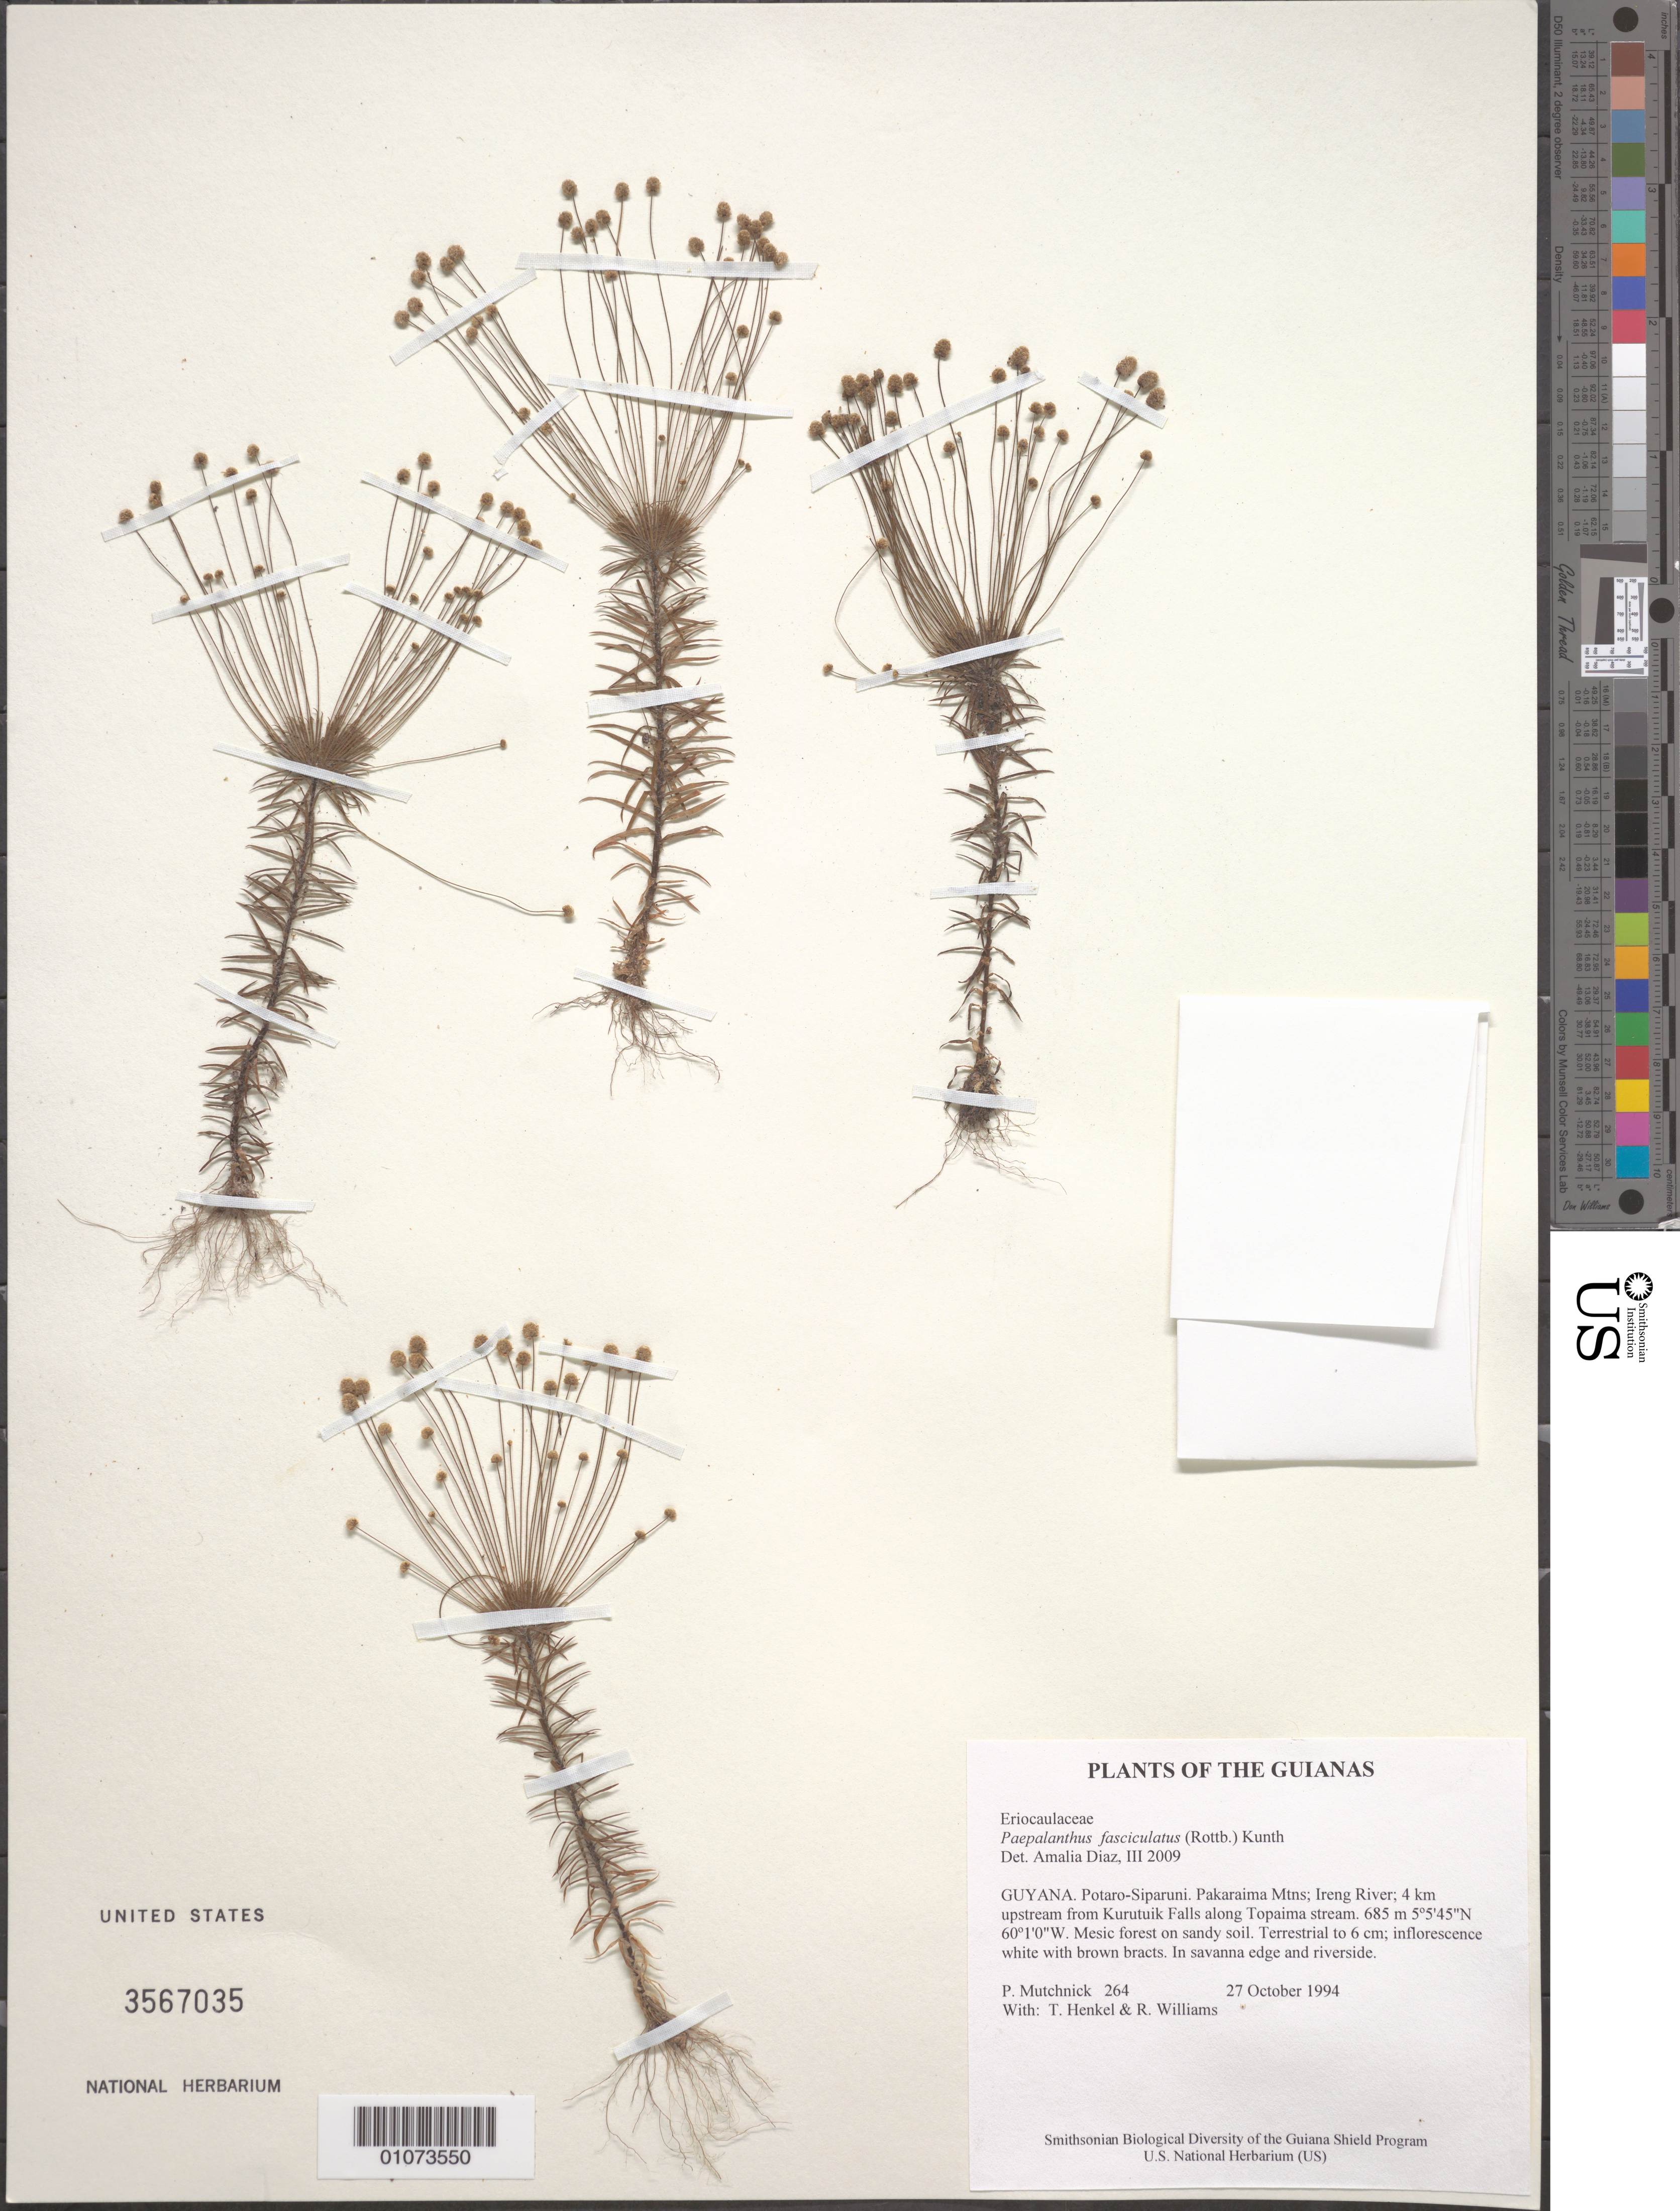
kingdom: Plantae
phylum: Tracheophyta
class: Liliopsida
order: Poales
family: Eriocaulaceae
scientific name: Giuliettia fasciculata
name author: (Rottb.) Andrino & Sano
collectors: P. Mutchnick, T. Henkel & R. Williams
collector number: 264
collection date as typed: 27 October 1994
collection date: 1994-10-27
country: Guyana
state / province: Potaro-Siparuni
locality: Pakaraima Mtns; Ireng River; 4 km upstream from Kurutuik Falls along Topaima stream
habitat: Mesic forest on sandy soil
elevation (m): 685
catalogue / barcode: US 3567035